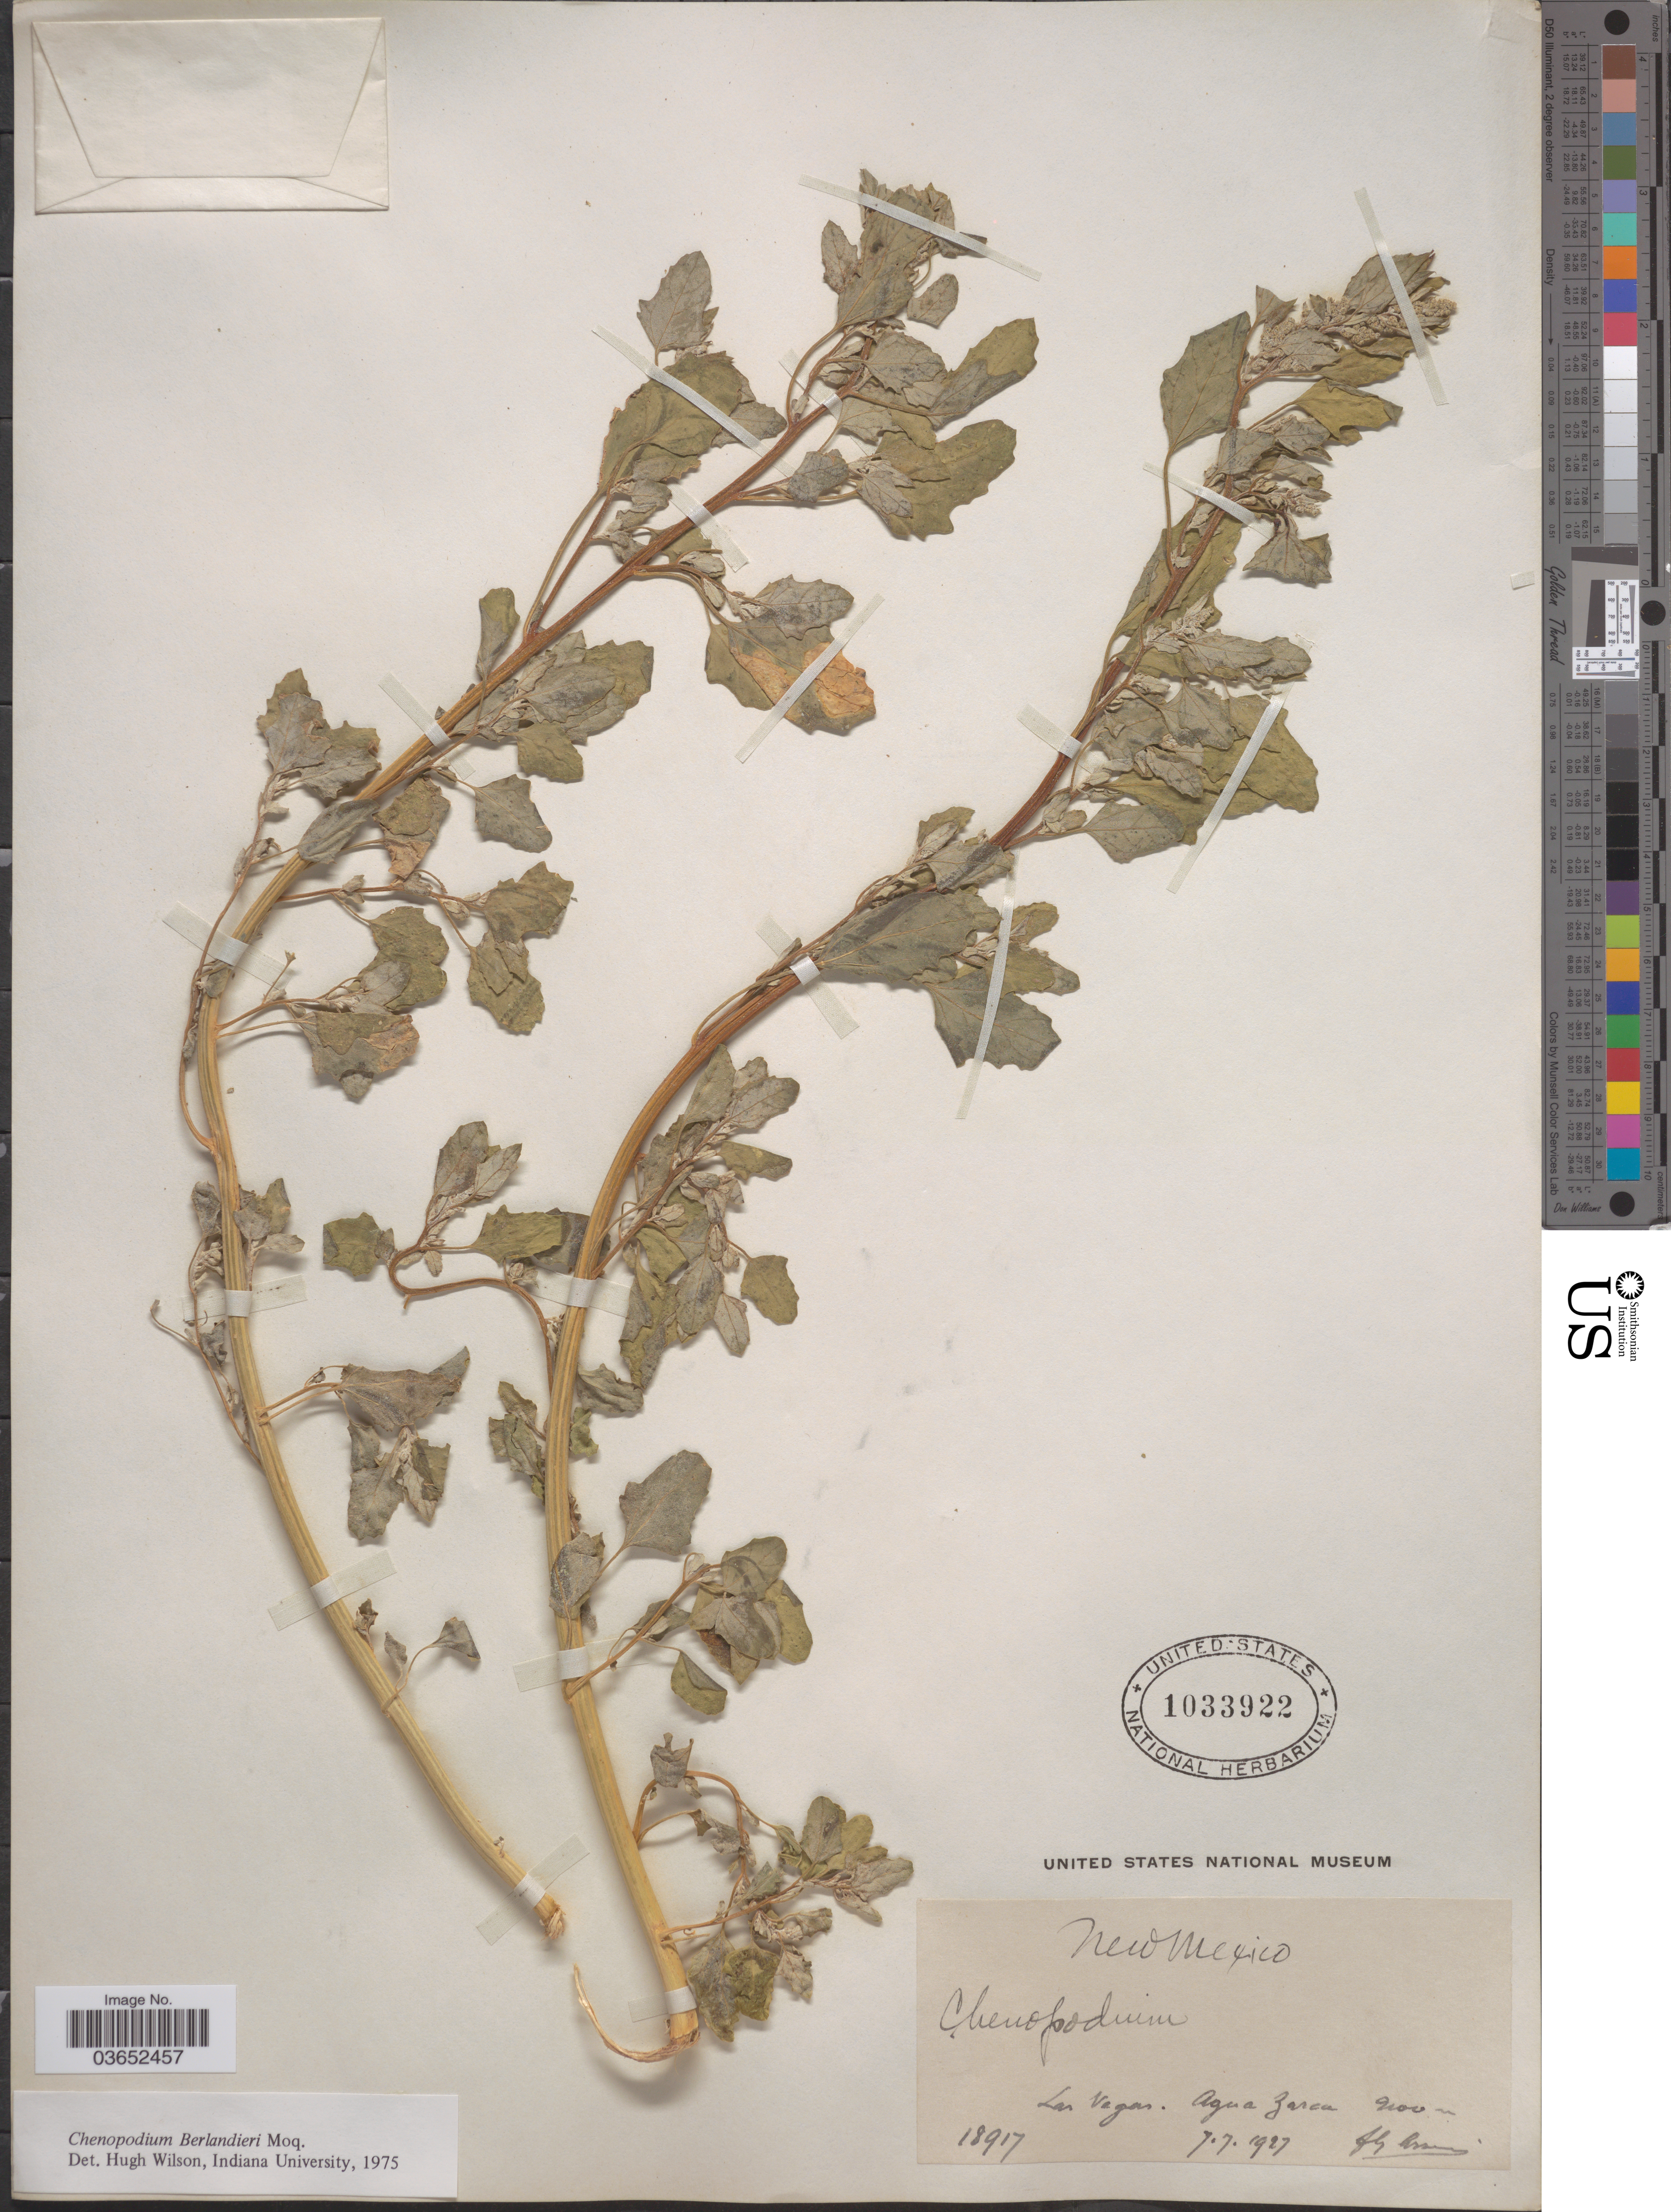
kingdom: Plantae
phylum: Tracheophyta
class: Magnoliopsida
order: Caryophyllales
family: Amaranthaceae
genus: Chenopodium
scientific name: Chenopodium berlandieri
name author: Moq.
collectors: F. Arsène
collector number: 18917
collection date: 1927-07-07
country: United States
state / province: New Mexico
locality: Las Vegas. Agua Zarca.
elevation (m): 2000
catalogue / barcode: US 1033922